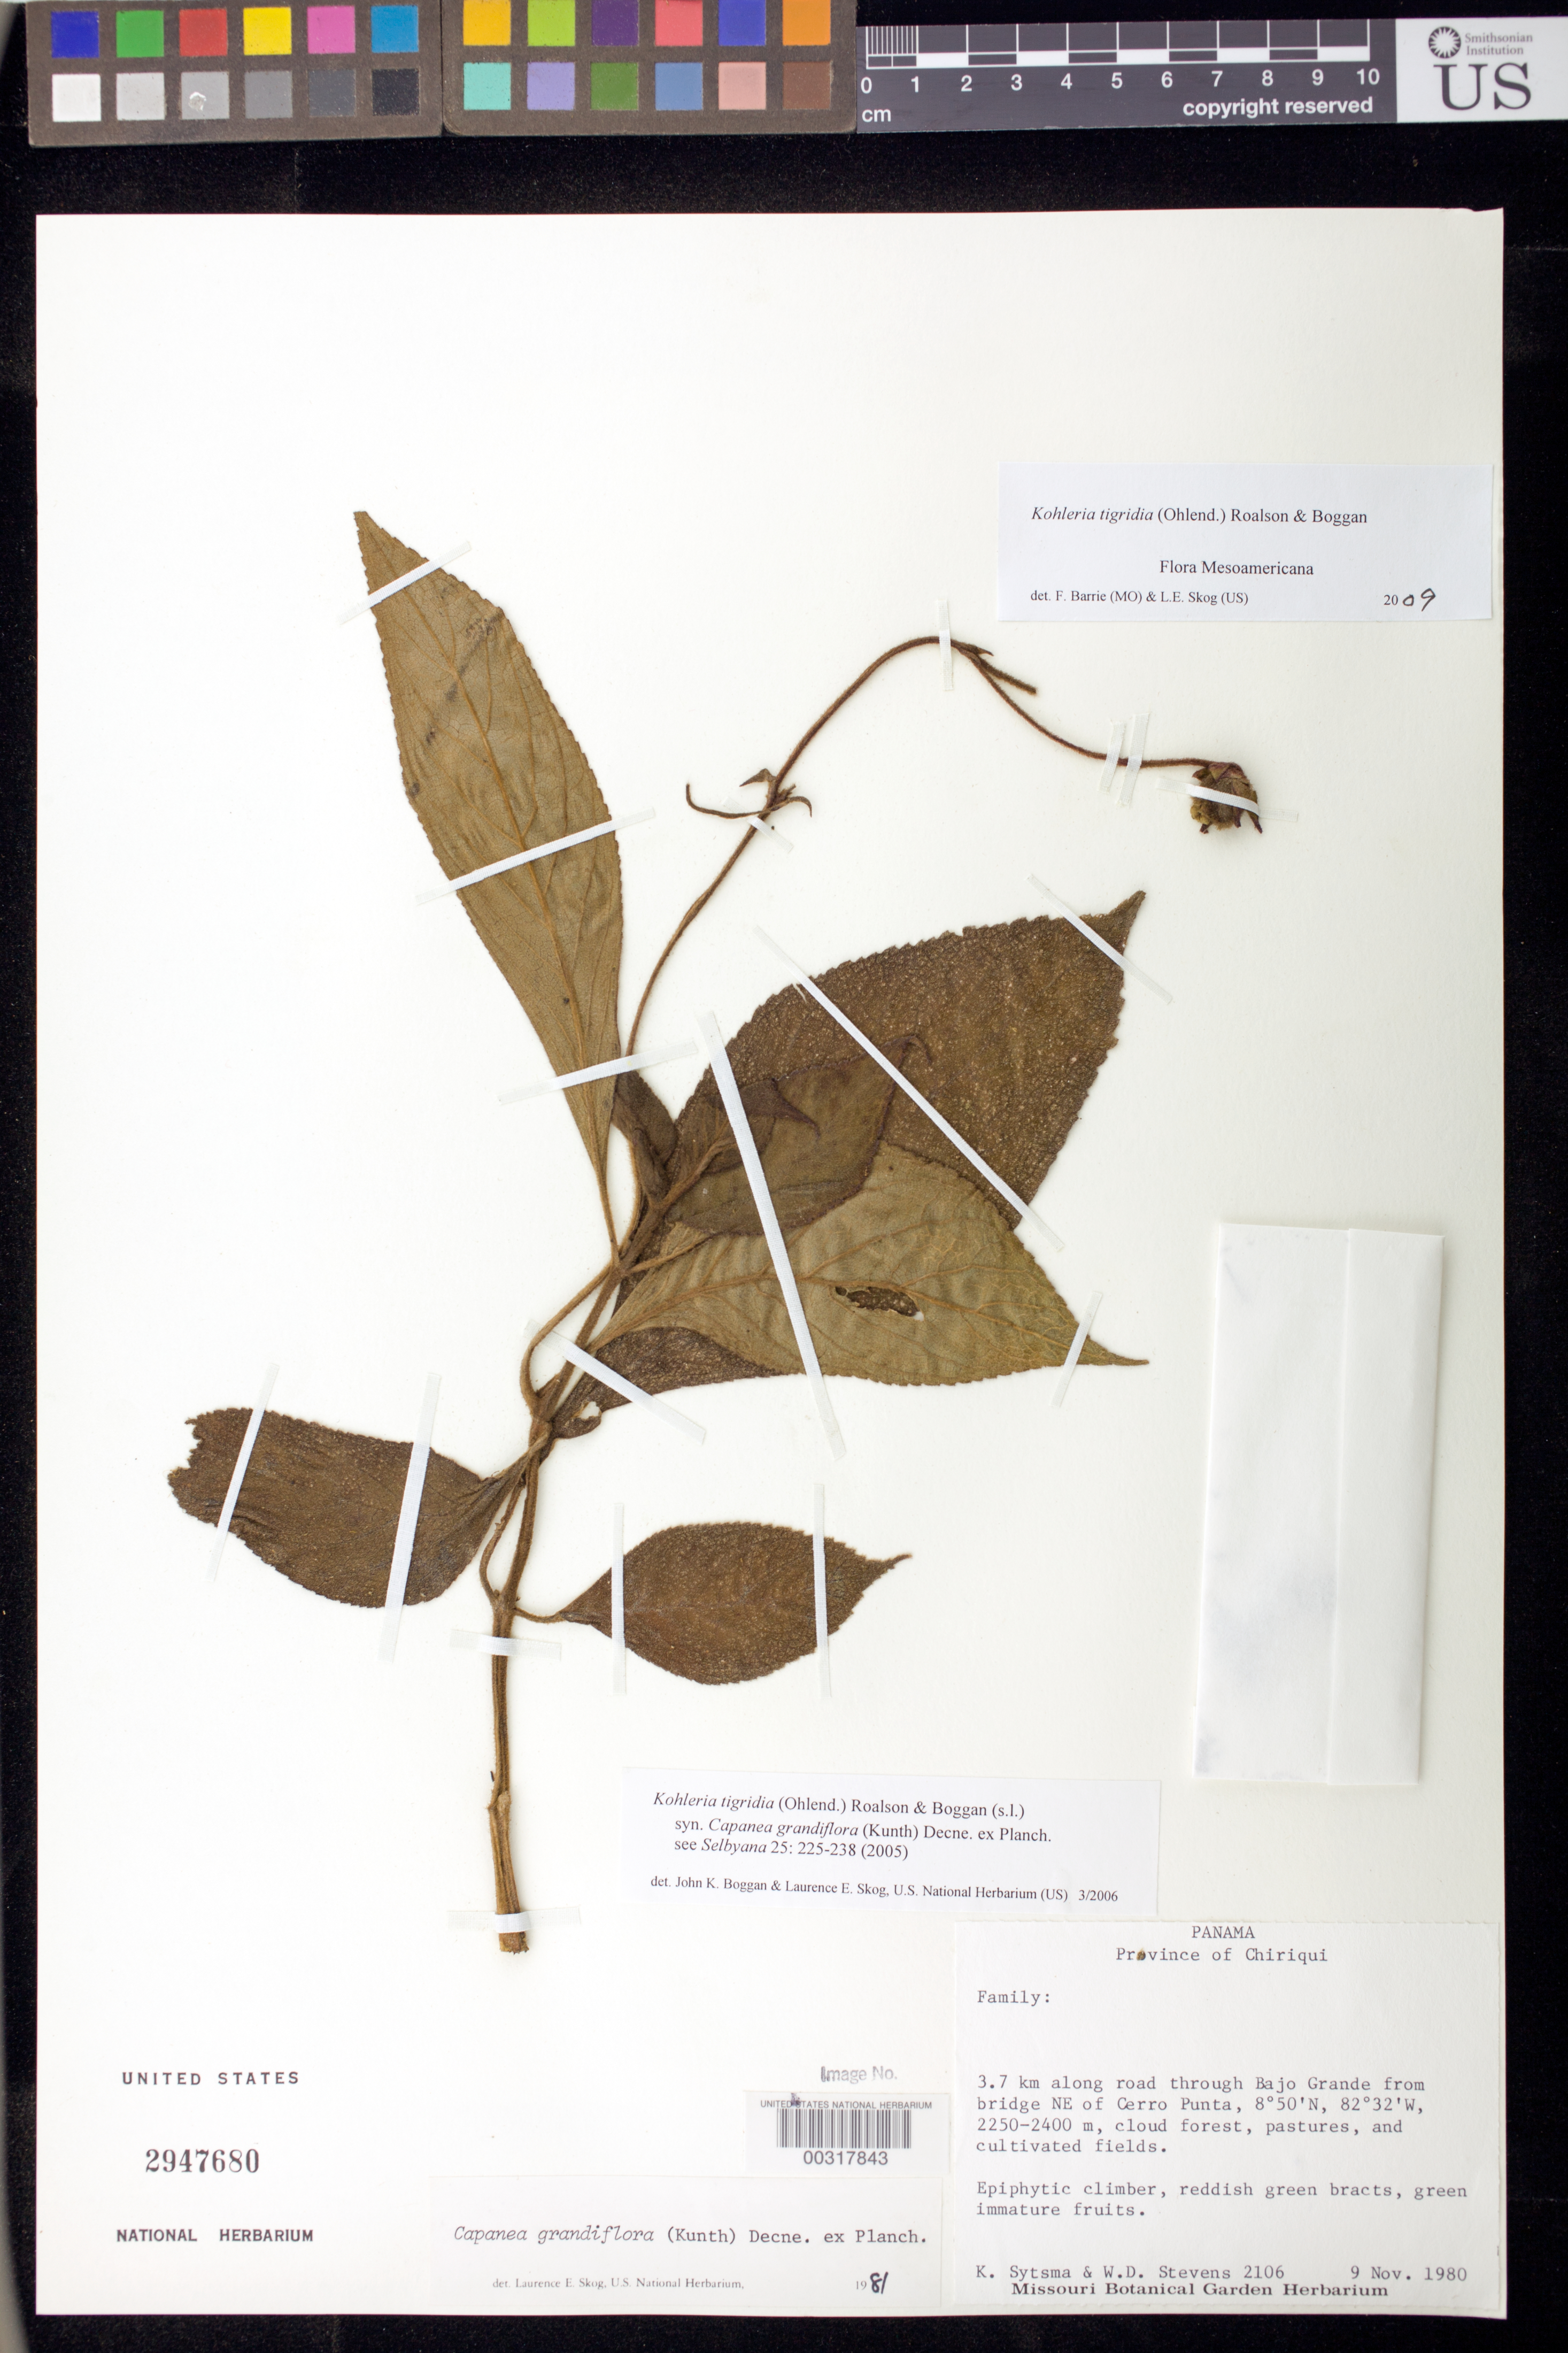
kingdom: Plantae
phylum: Tracheophyta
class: Magnoliopsida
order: Lamiales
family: Gesneriaceae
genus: Kohleria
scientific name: Kohleria tigridia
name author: (Ohlend.) Roalson & Boggan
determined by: Boggan, J. K.; Skog, L. E.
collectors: K. J. Sytsma & W. D. Stevens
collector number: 2106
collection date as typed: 09 Nov 1980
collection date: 1980-11-09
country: Panama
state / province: Chiriquí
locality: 3.7 km along road through Bajo Grande from bridge NE of Cerro Punta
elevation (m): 2250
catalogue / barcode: US 2947680